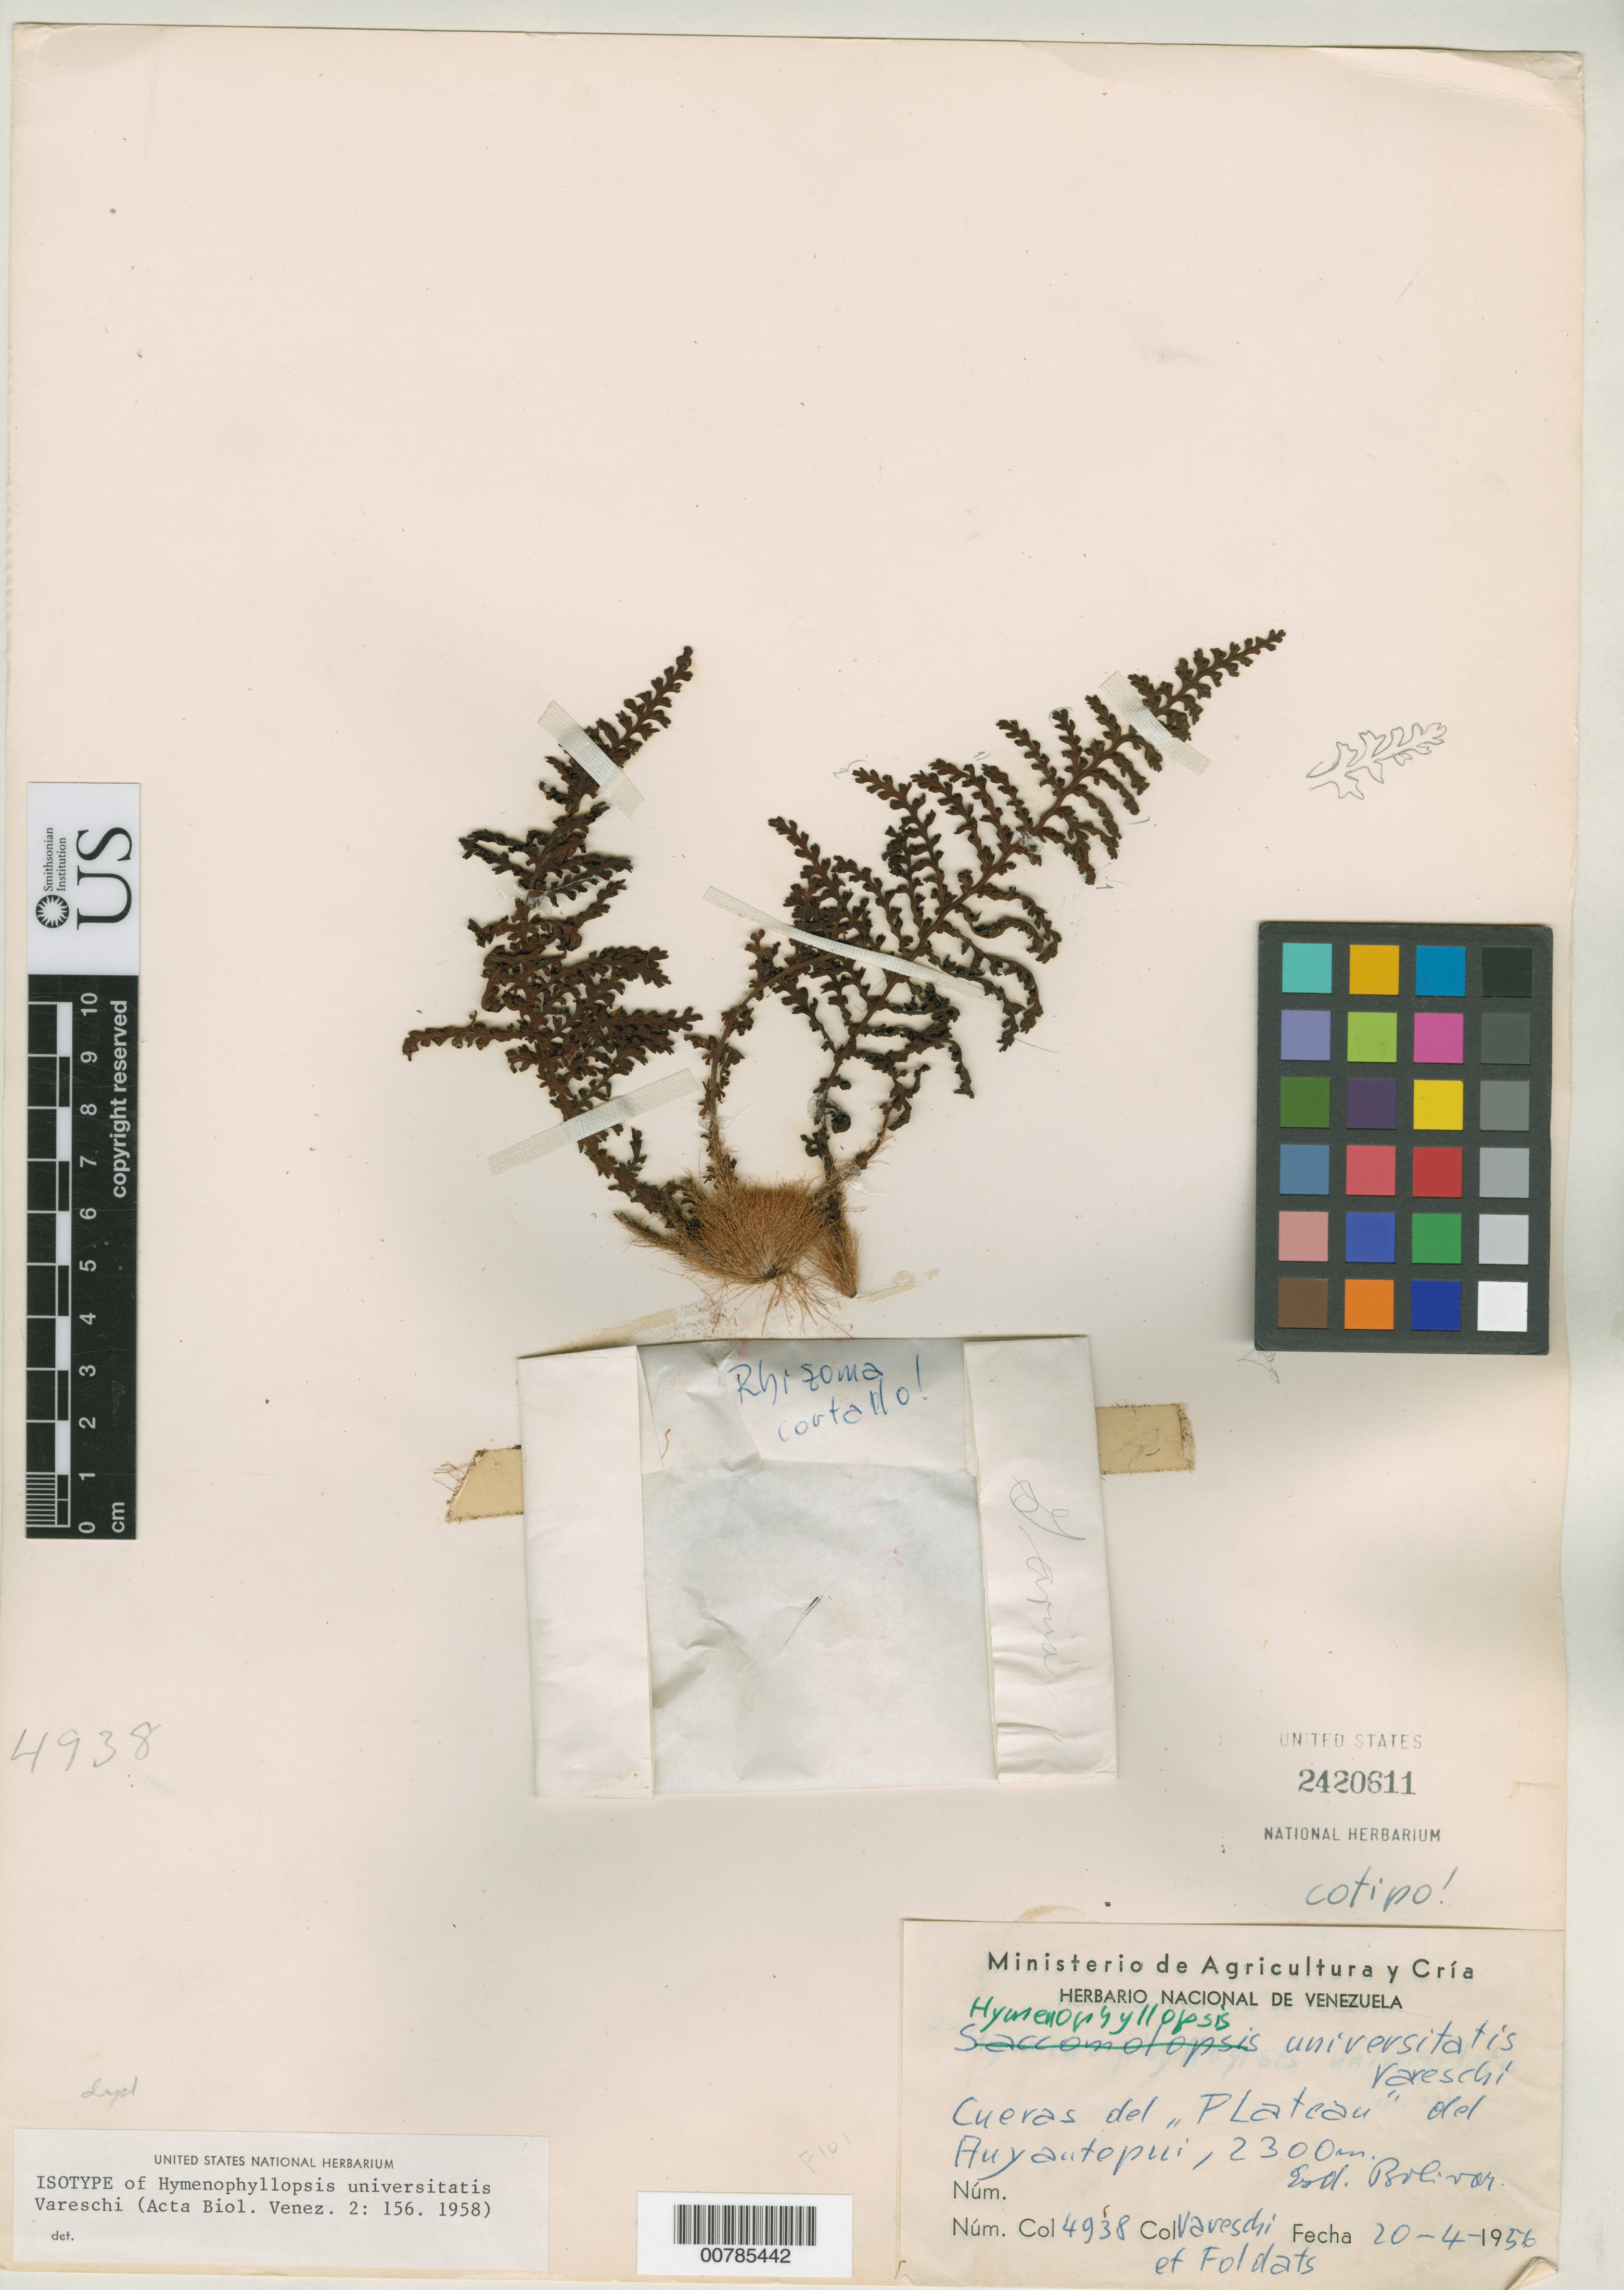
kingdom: Plantae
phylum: Tracheophyta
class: Polypodiopsida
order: Cyatheales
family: Cyatheaceae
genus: Hymenophyllopsis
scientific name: Hymenophyllopsis universitatis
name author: Vareschi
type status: Isotype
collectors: V. Vareschi & E. Foldats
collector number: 4938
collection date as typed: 20 Apr 1956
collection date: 1956-04-20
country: Venezuela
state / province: Bolívar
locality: Auyantepui.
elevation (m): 2300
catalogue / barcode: US 2420611